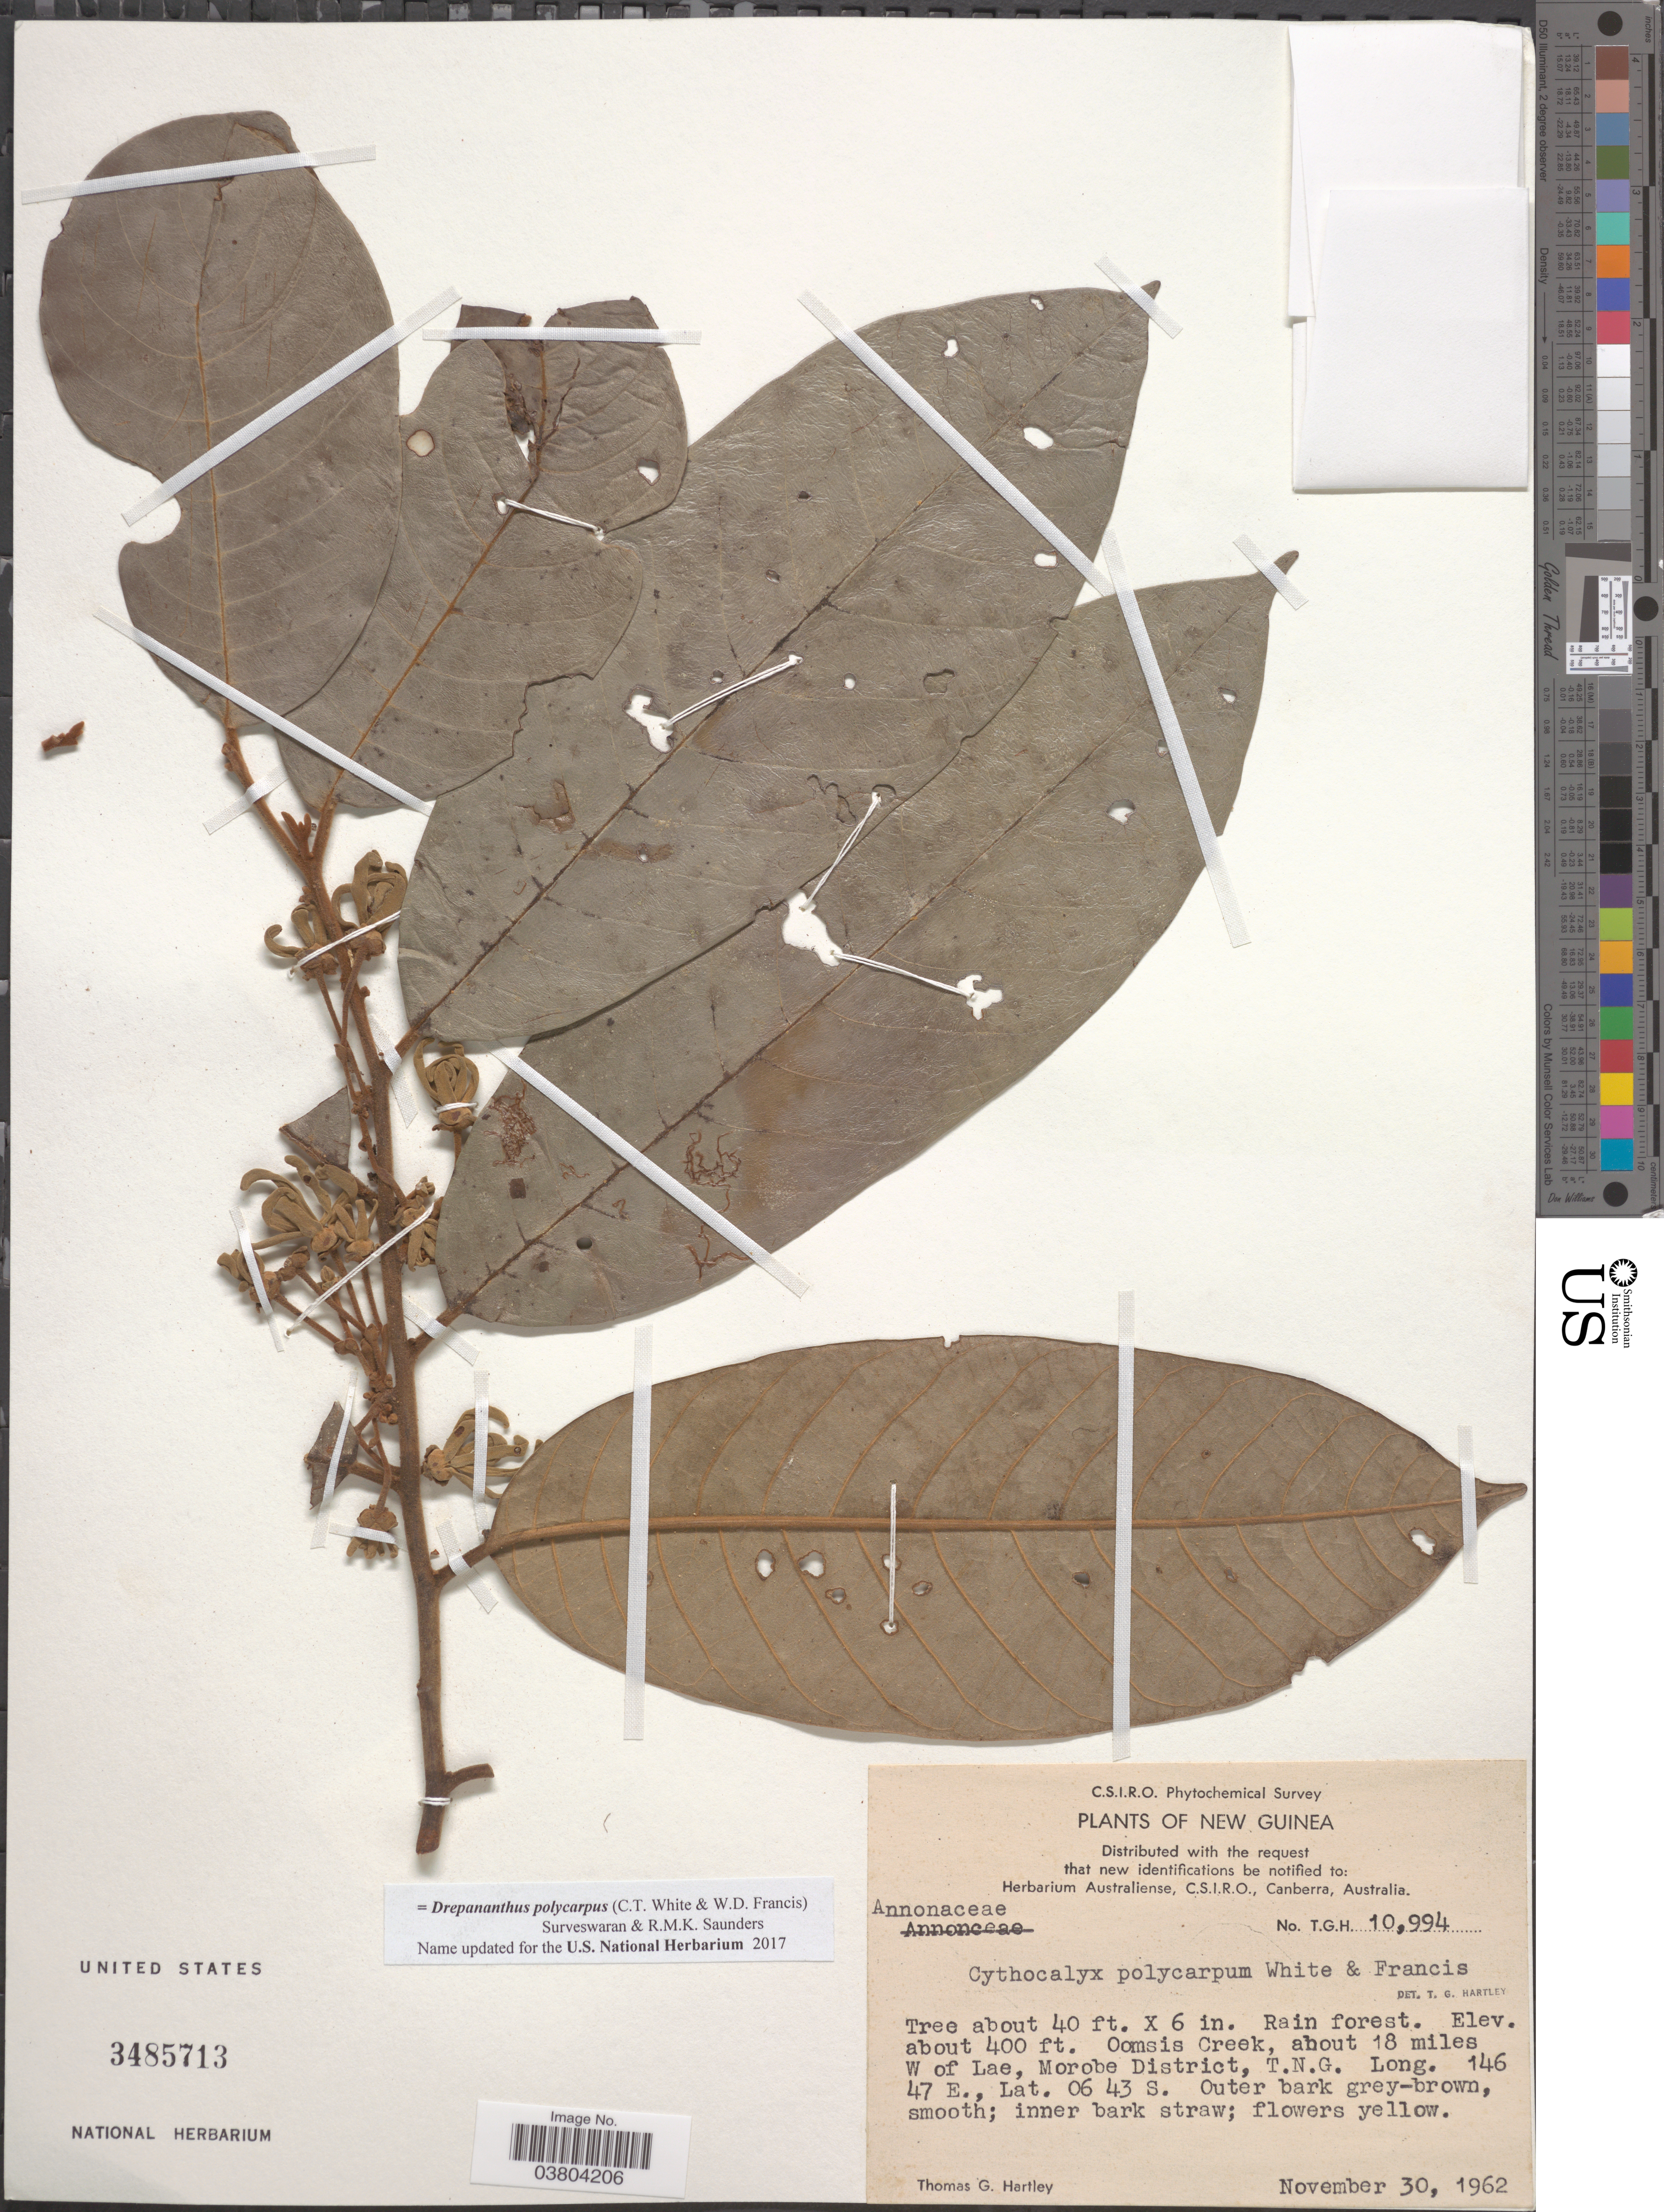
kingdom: Plantae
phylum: Tracheophyta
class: Magnoliopsida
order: Magnoliales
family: Annonaceae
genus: Drepananthus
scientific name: Drepananthus polycarpus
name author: (C.T. White & W.D. Francis) Surveswaran & R.M.K. Saunders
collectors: T. G. Hartley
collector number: TGH 10994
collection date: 1962-11-30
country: Papua New Guinea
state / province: Morobe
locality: New Guinea. Oomsis Creek, about 18 miles W of Lae, Morobe District, T.N.G.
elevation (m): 122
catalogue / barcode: US 3485713